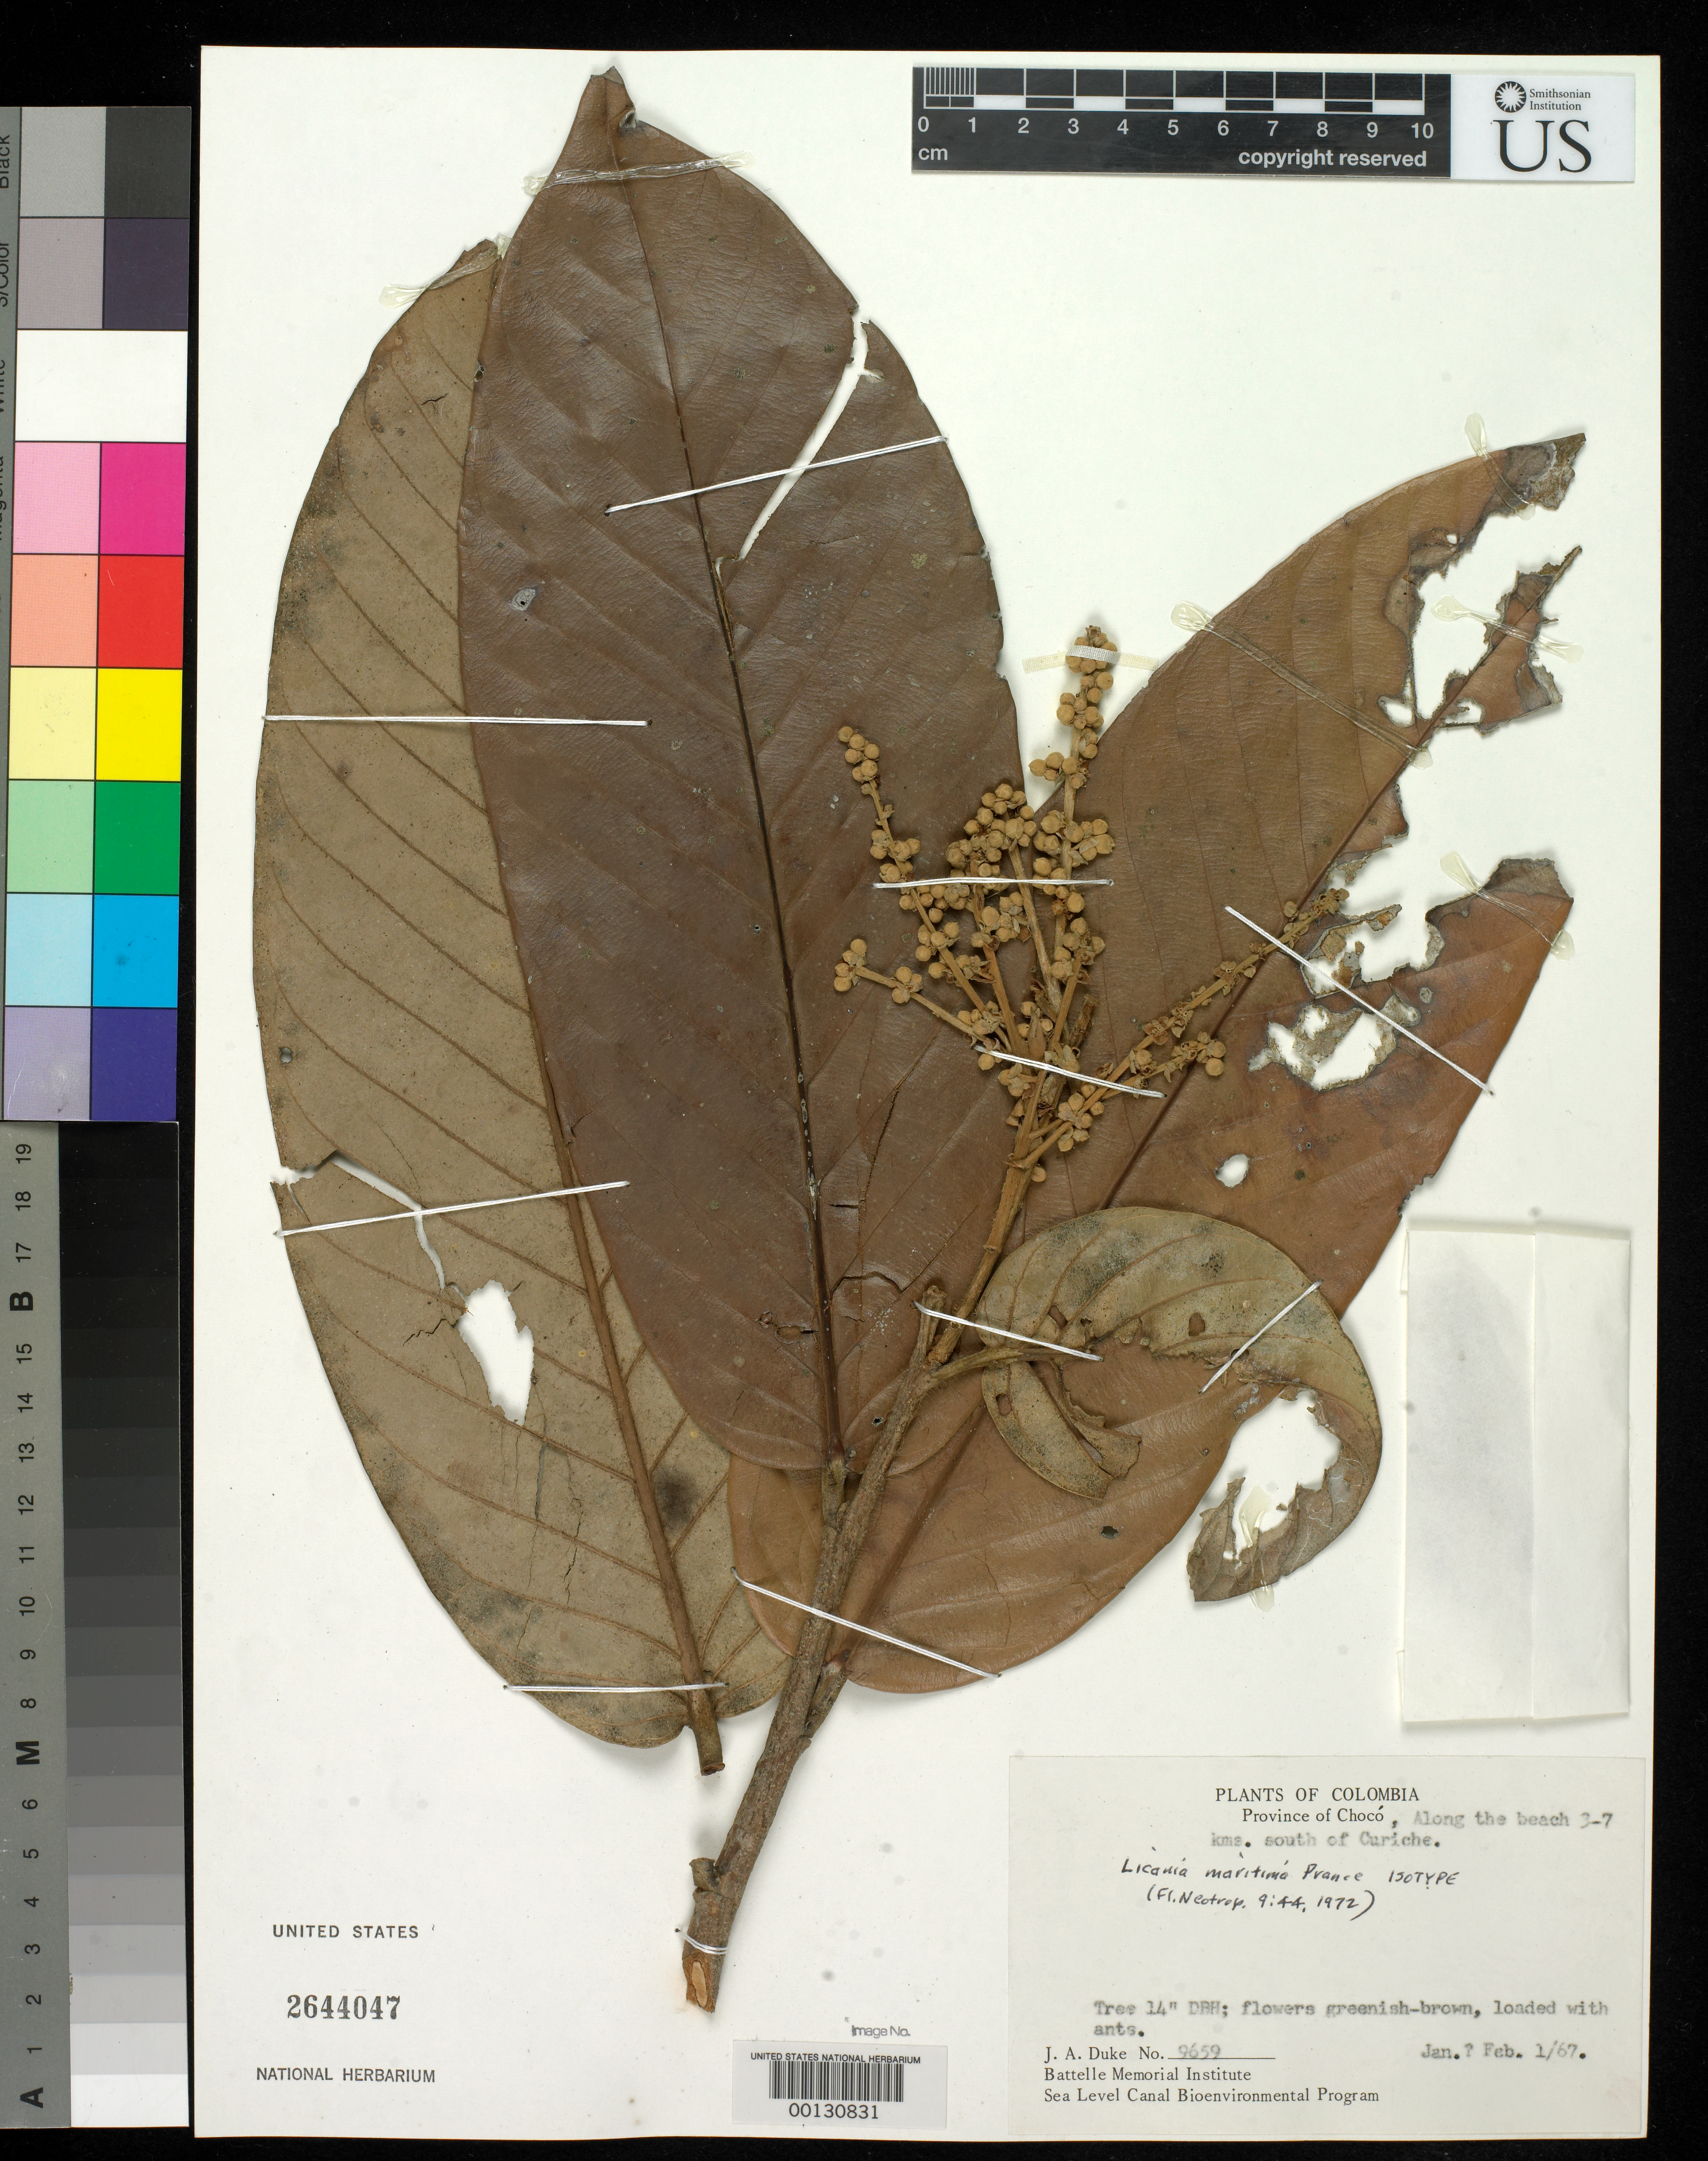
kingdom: Plantae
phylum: Tracheophyta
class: Magnoliopsida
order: Malpighiales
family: Chrysobalanaceae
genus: Licania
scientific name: Licania maritima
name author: Prance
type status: Isotype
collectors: J. A. Duke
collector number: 9659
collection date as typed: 01 Feb 1967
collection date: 1967-02-01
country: Colombia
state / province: Chocó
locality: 3-7 kms S of Curiche.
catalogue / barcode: US 2644047